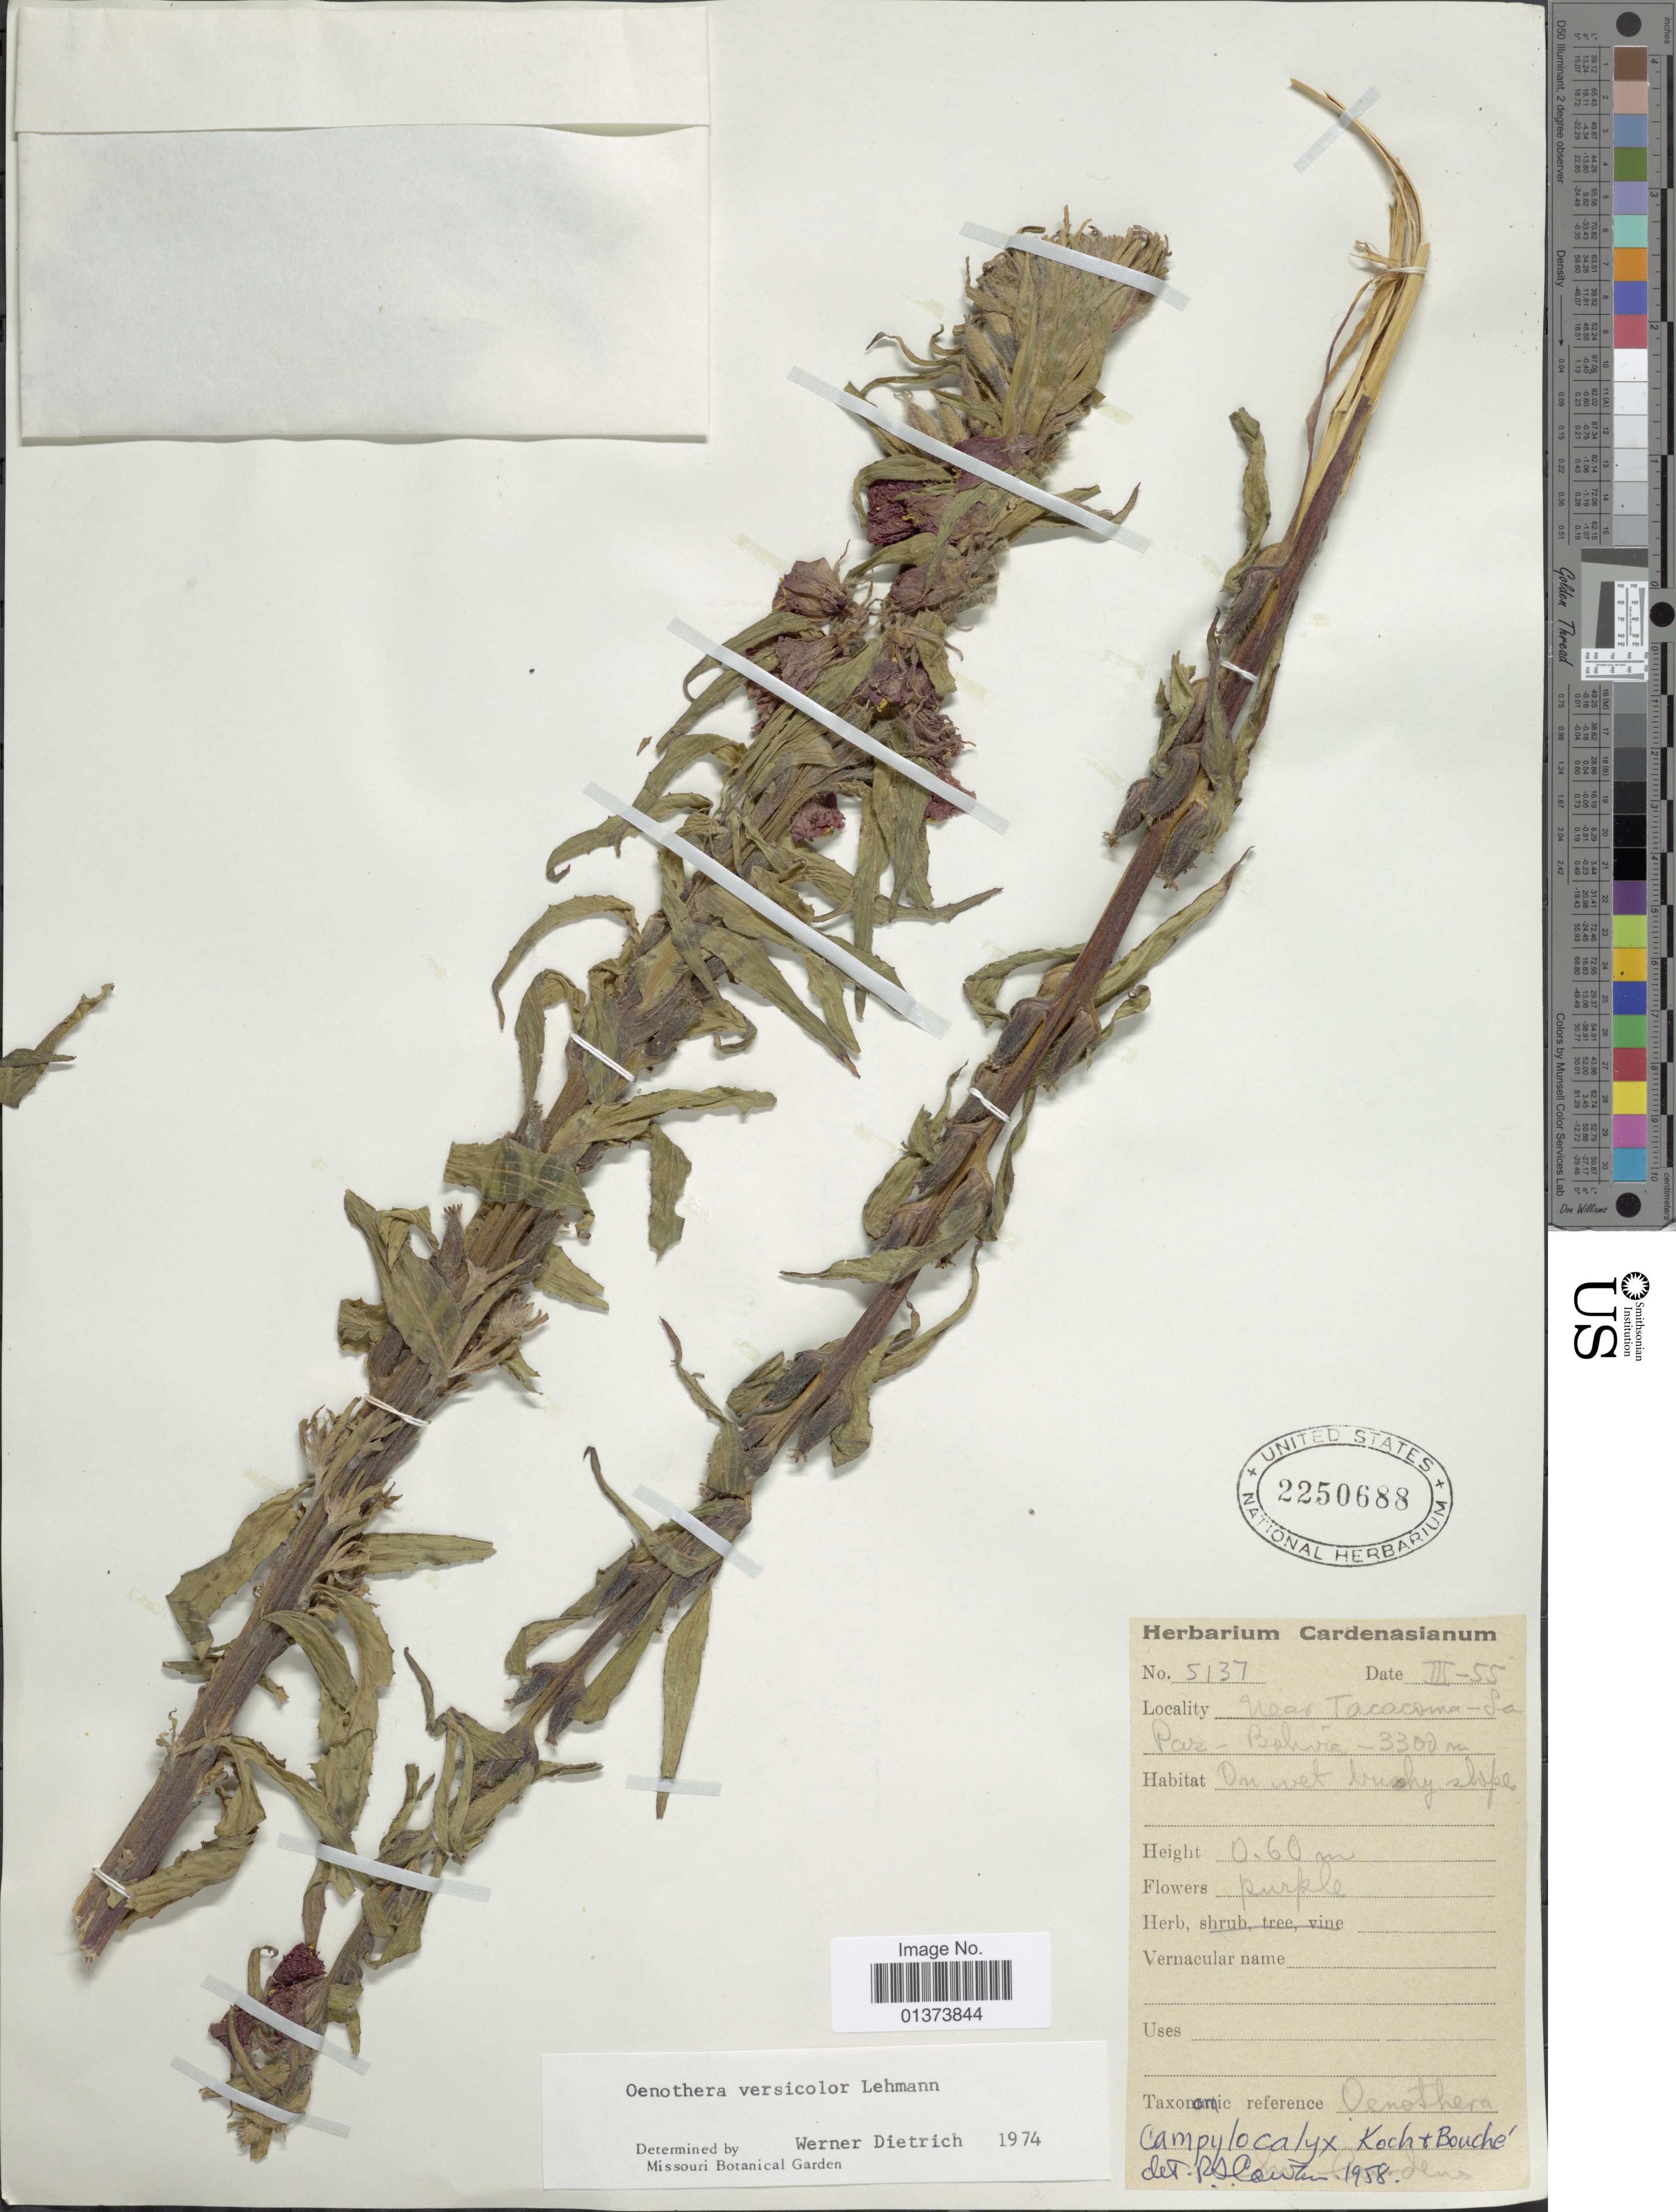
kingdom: Plantae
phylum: Tracheophyta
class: Magnoliopsida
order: Myrtales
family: Onagraceae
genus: Oenothera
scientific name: Oenothera versicolor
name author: Lehm.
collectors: ex herb. Cardenasianum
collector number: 5137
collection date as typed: Transcribed d/m/y: /3/55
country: Bolivia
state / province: La Paz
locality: Near Tacacoma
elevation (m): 3300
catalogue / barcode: US 2250688